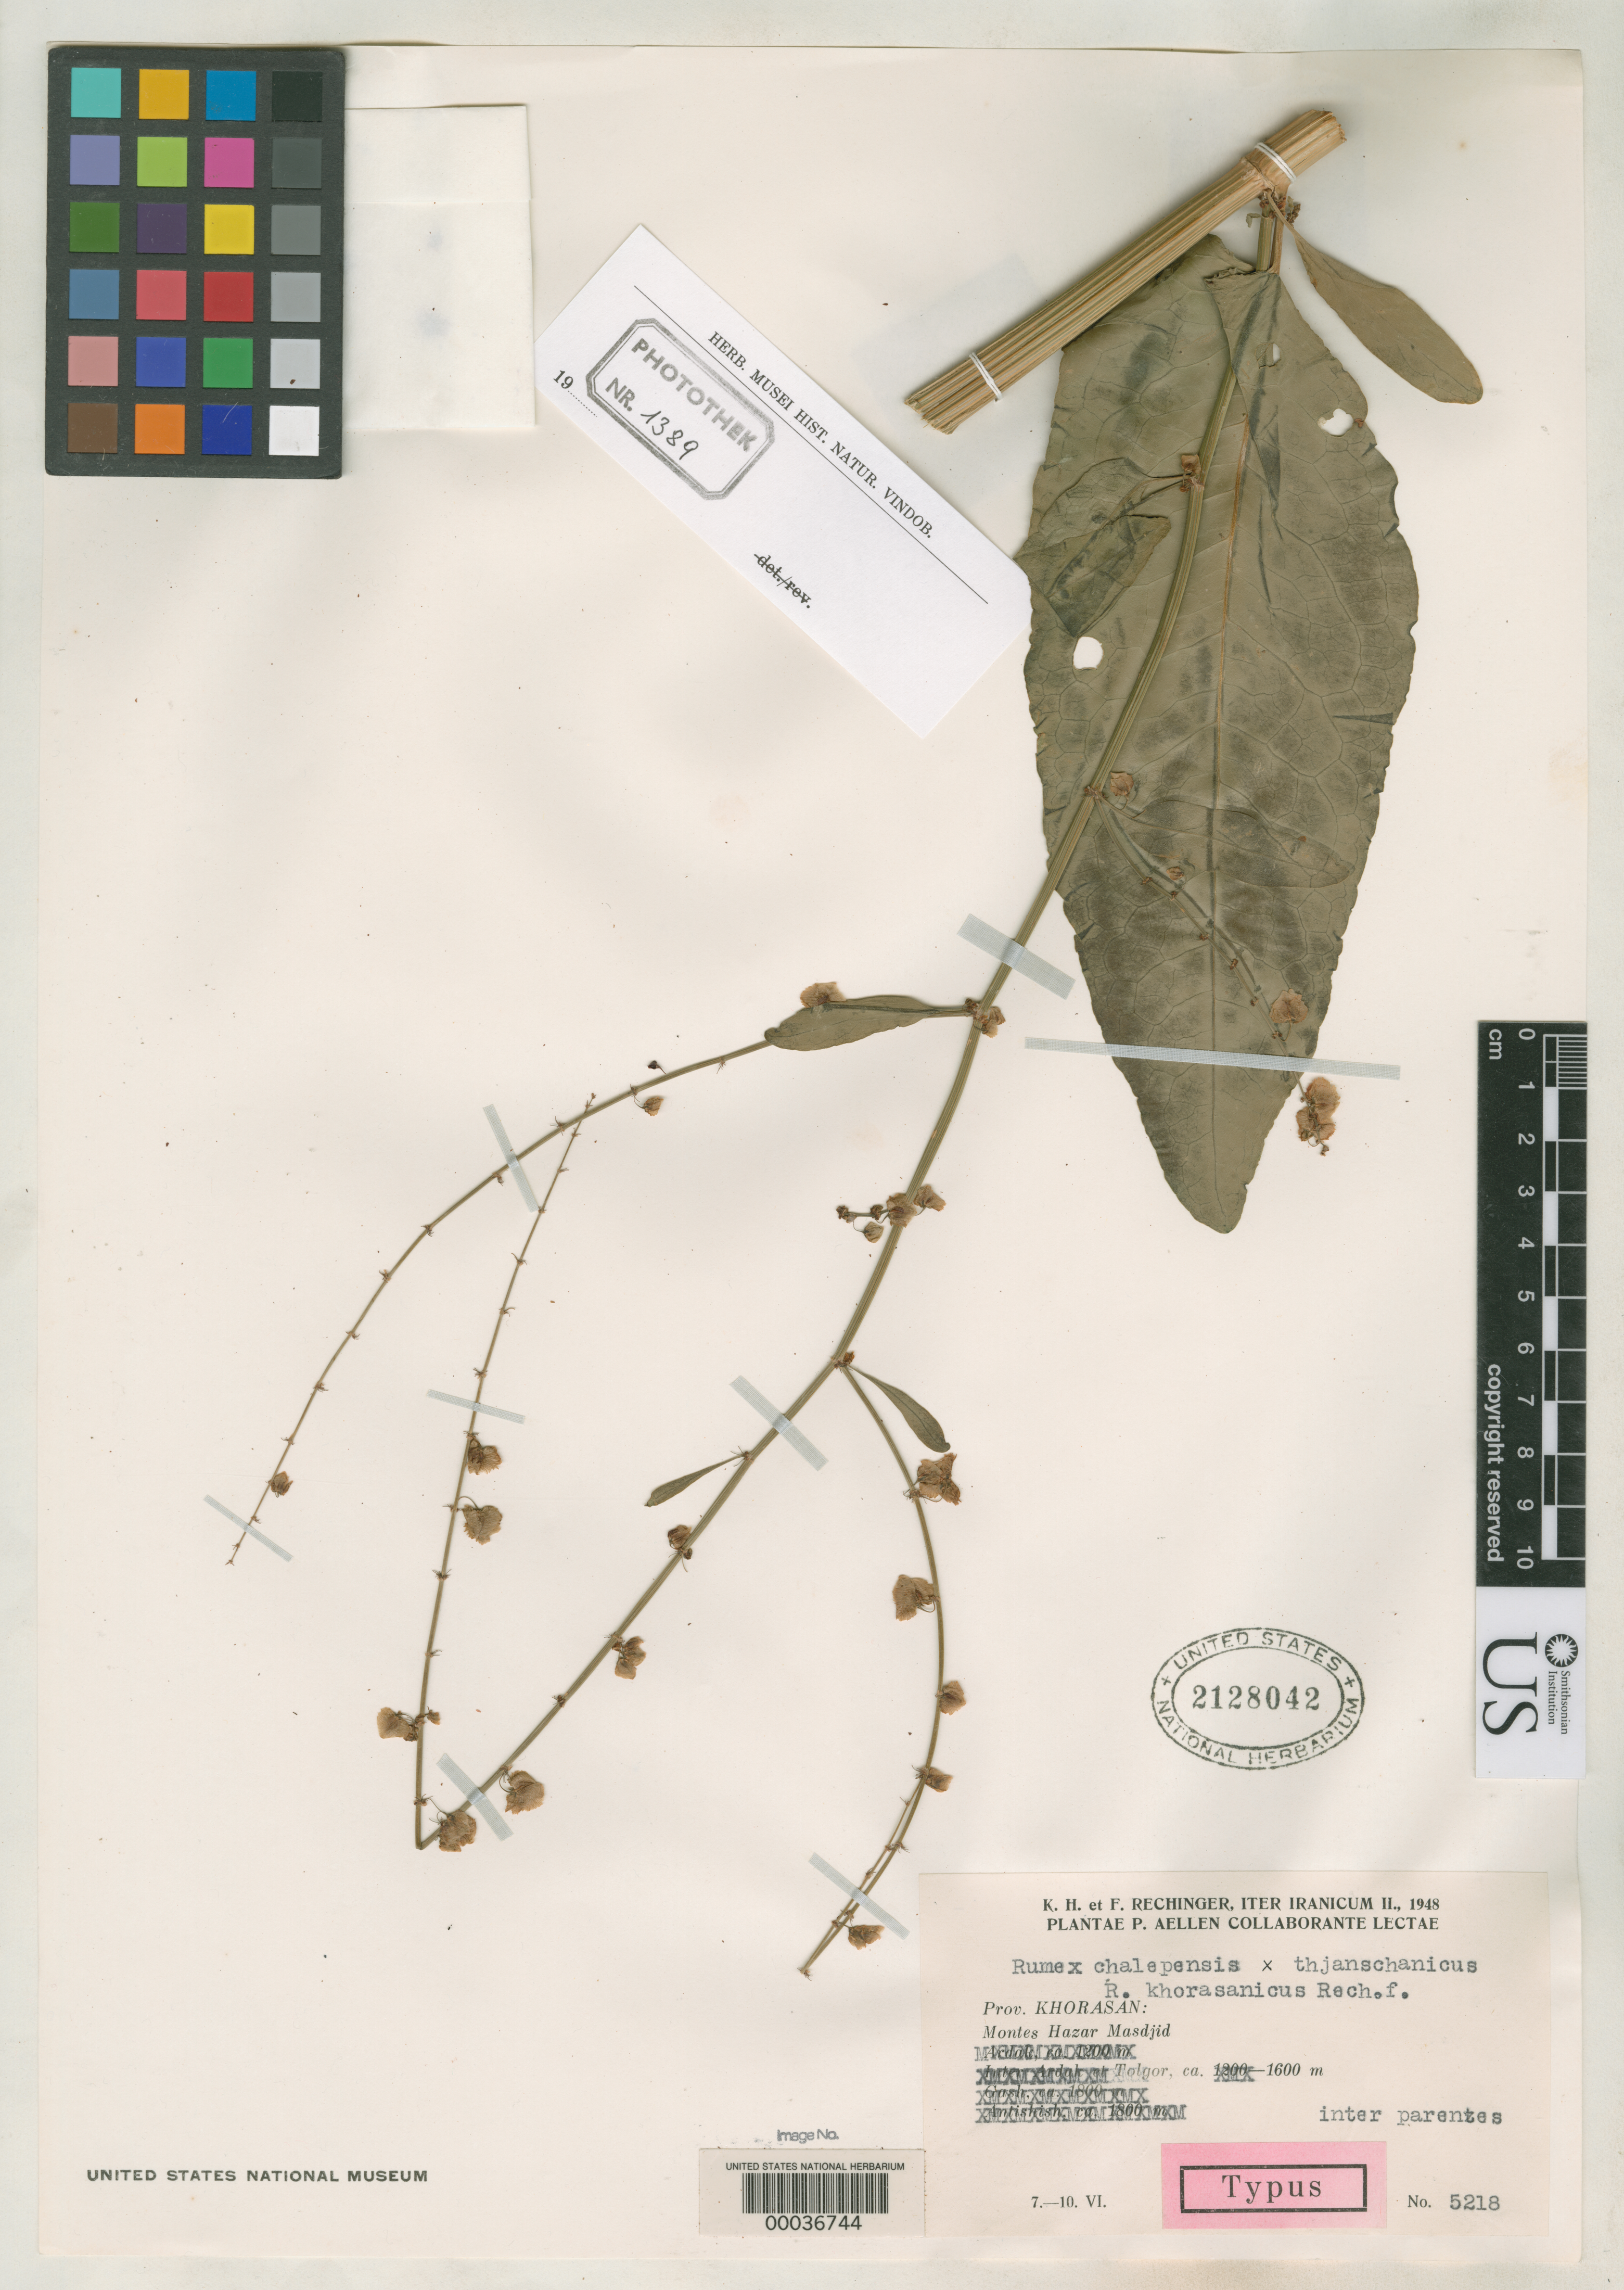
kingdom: Plantae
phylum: Tracheophyta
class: Magnoliopsida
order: Caryophyllales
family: Polygonaceae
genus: Rumex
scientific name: Rumex x khorasanicus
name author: Rech. f.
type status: Isotype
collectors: K. H. Rechinger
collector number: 5218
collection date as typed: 10 Jun 1948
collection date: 1948-06-10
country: Iran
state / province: Khorasan [obsolete]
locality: Montes Hazar Masdjid.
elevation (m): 1600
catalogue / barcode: US 2128042